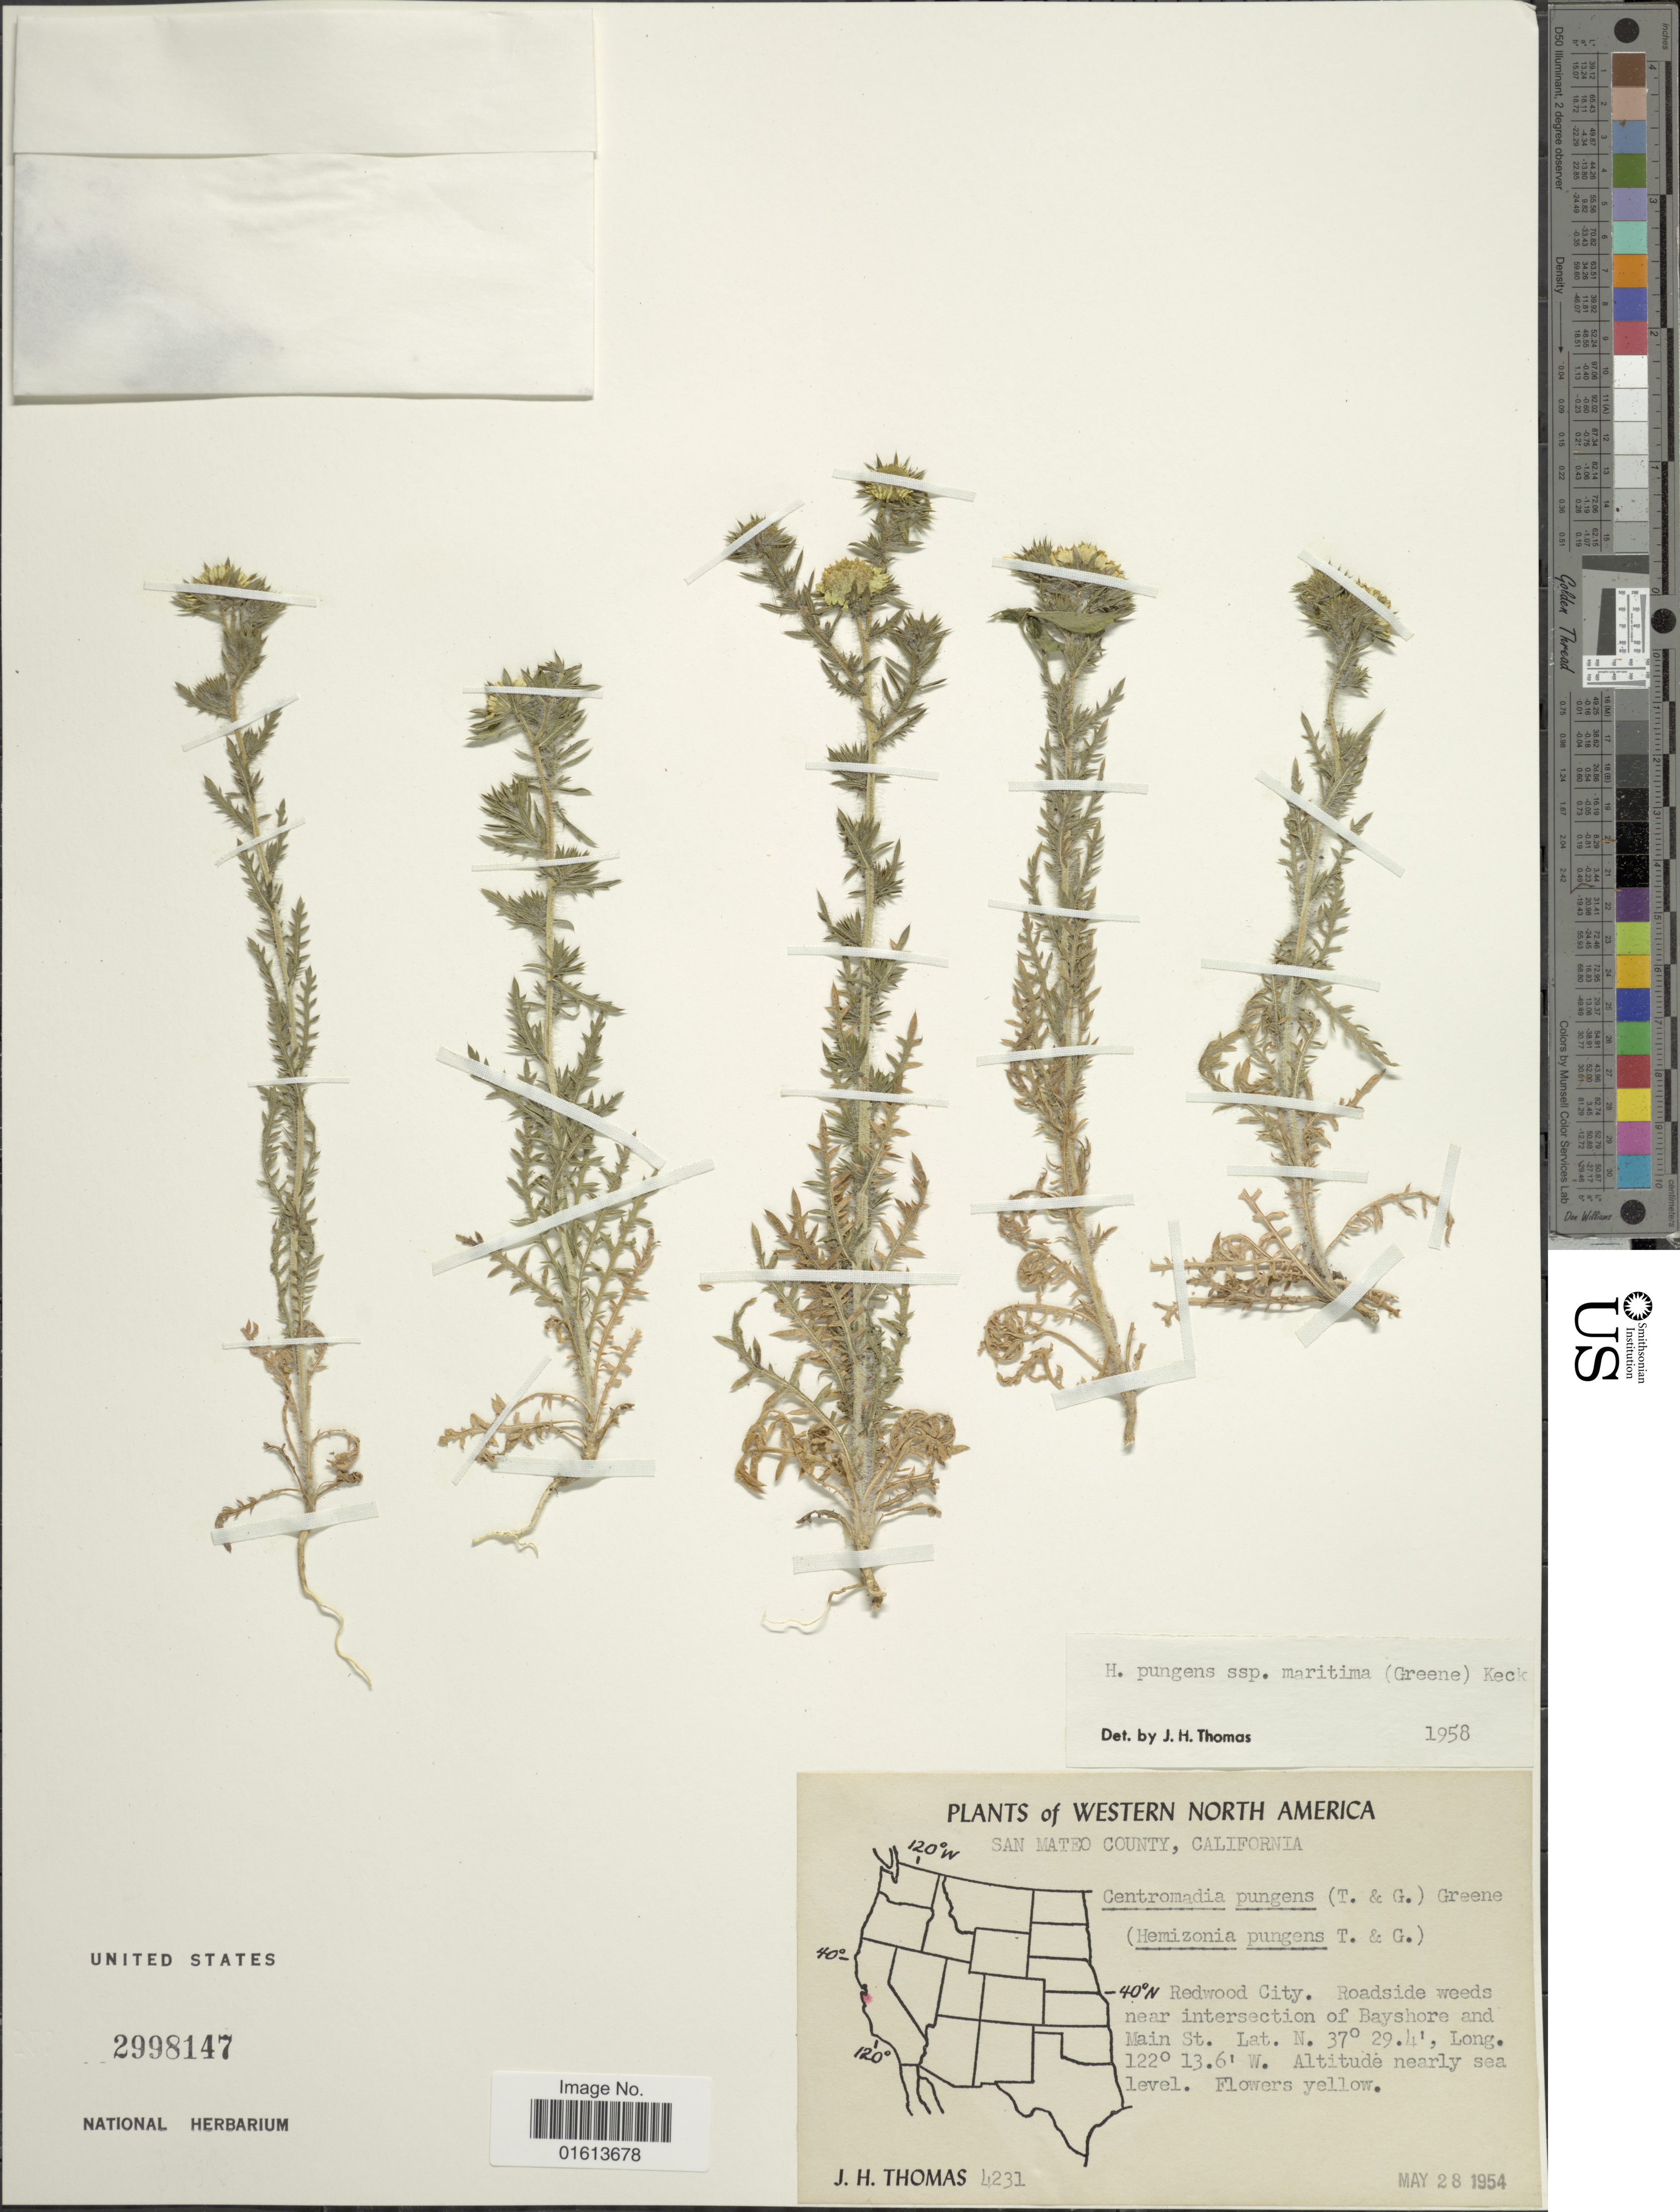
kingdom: Plantae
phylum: Tracheophyta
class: Magnoliopsida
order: Asterales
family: Asteraceae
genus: Centromadia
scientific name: Centromadia pungens subsp. pungens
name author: Hook. & Arn.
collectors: J. H. Thomas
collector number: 4231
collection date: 1954-05-28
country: United States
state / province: California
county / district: San Mateo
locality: Western North America. San Mateo County, California. Redwoon City. Roadside weeds near intersection of Bayshore and Main St.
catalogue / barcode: US 2998147